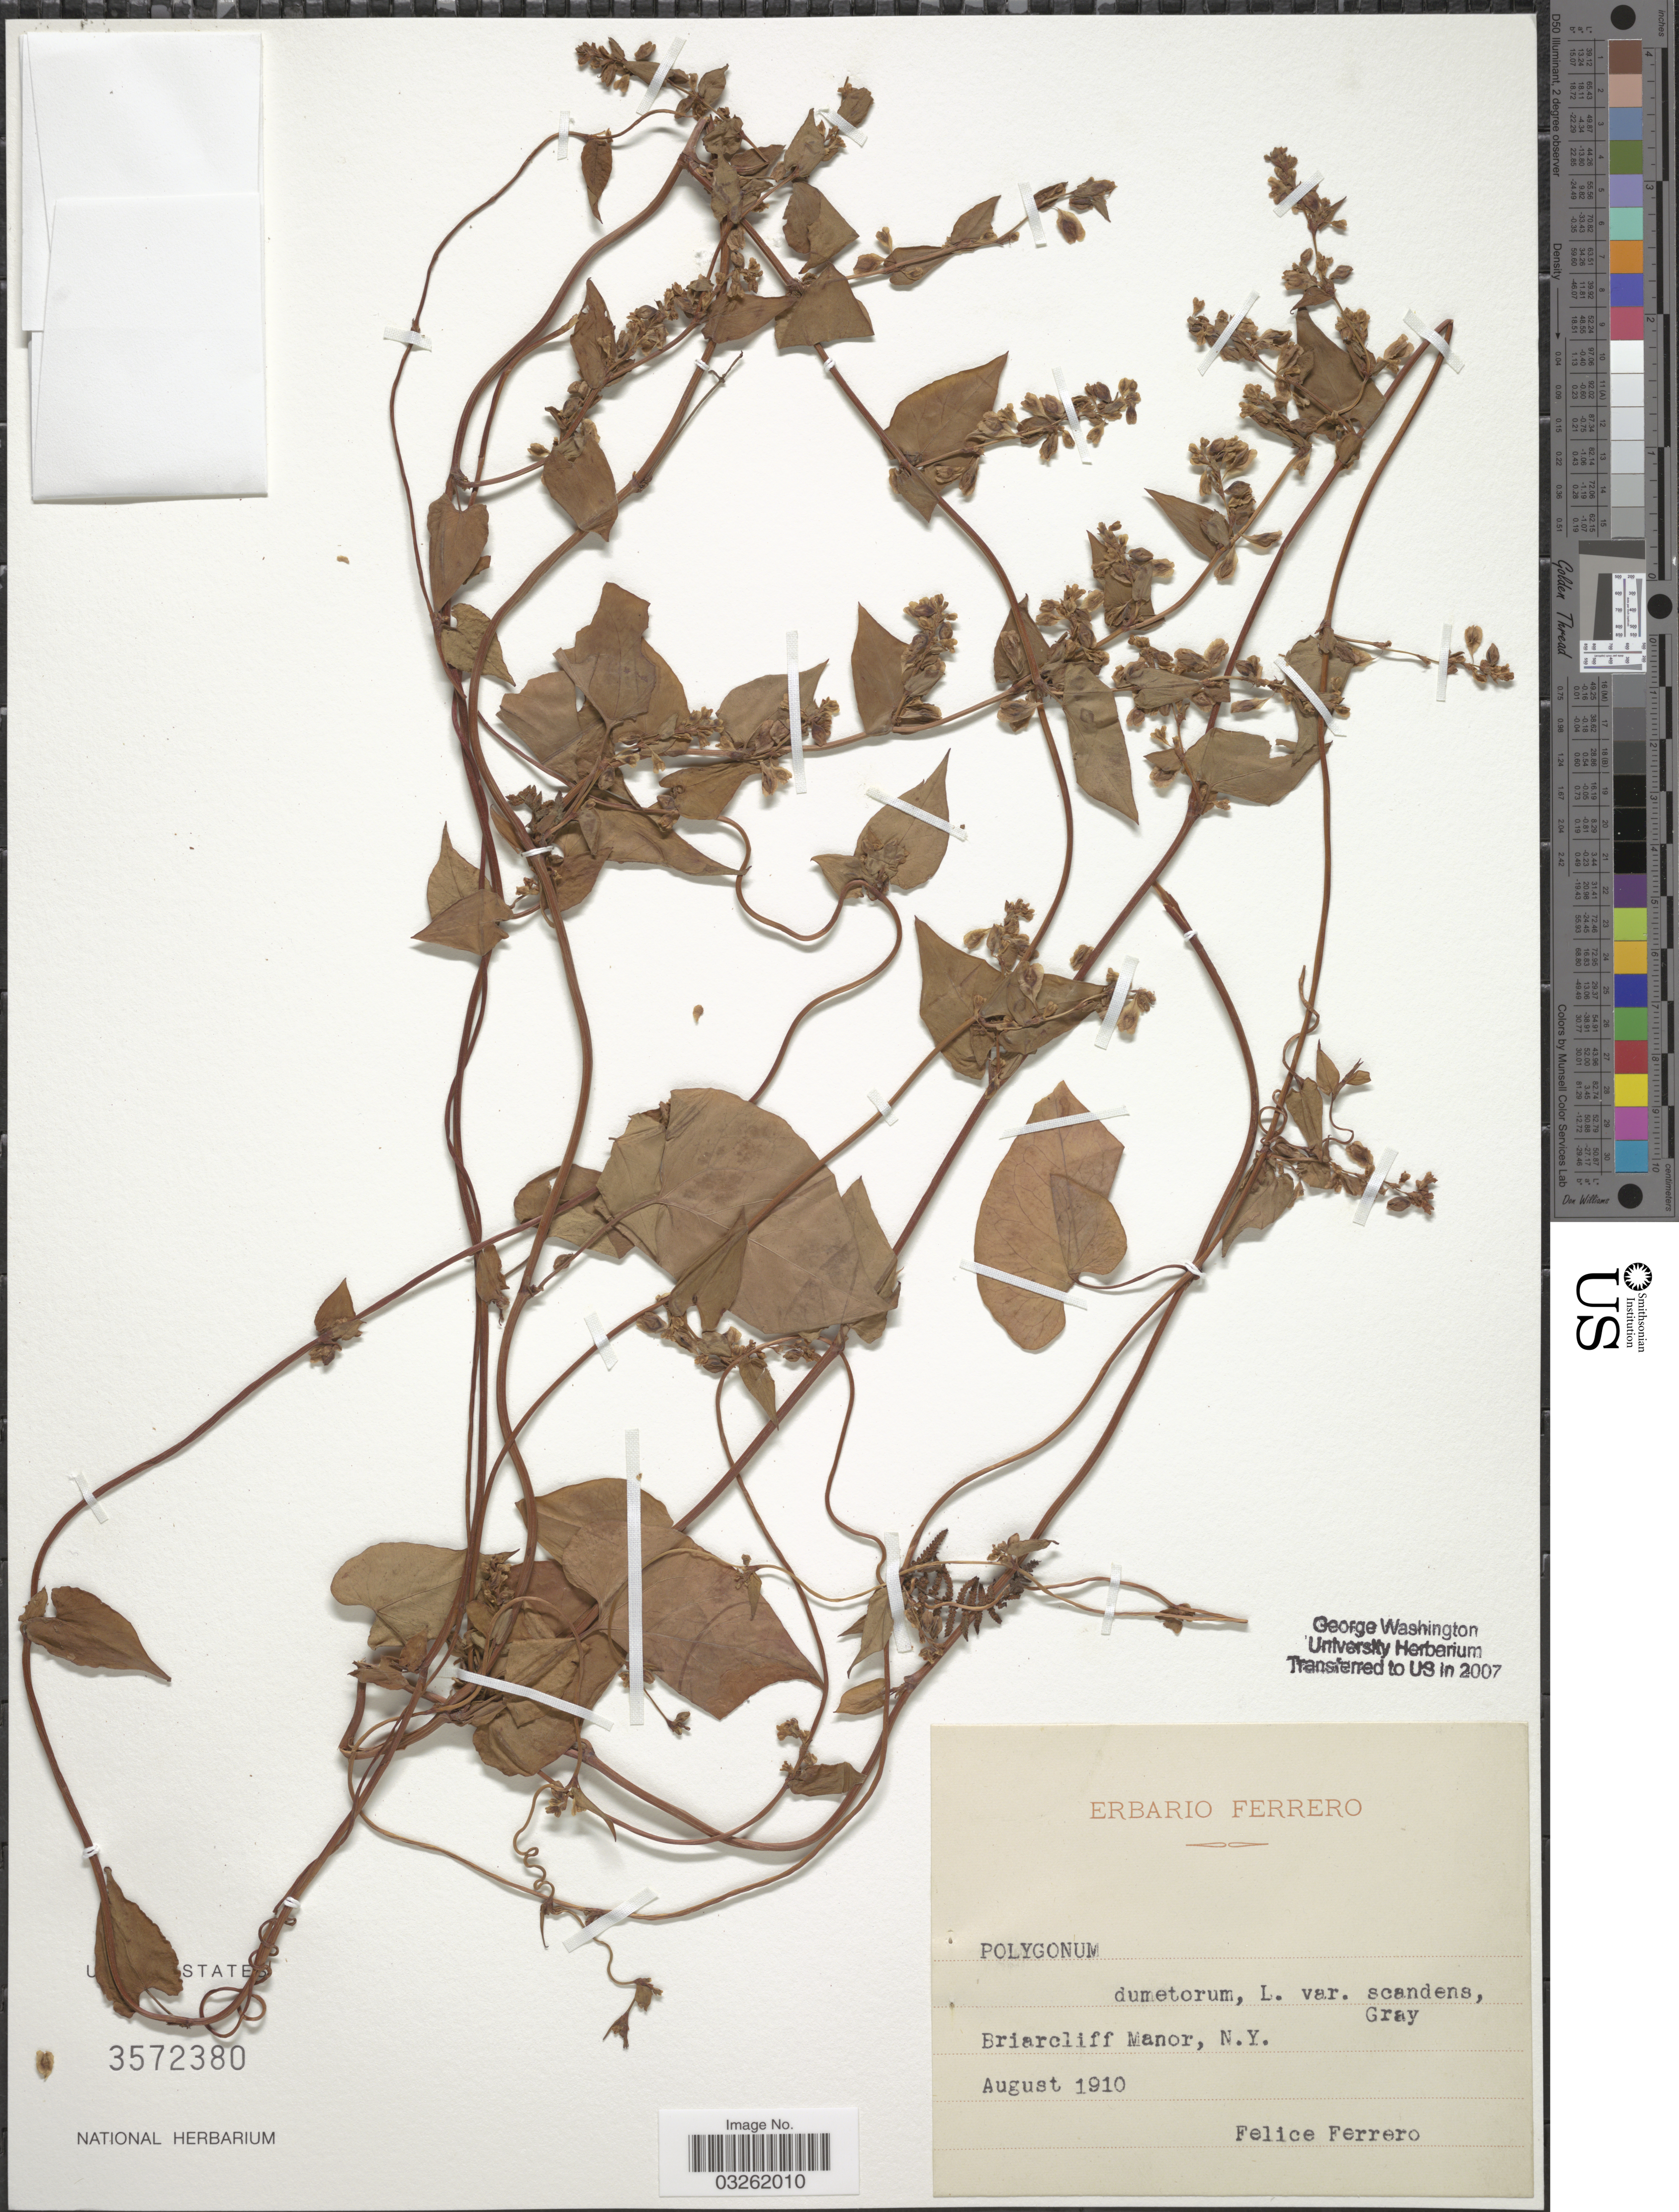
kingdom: Plantae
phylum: Tracheophyta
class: Magnoliopsida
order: Caryophyllales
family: Polygonaceae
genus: Fallopia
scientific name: Fallopia scandens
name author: (L.) Holub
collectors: F. Ferrero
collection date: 1910-08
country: United States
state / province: New York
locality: Briarcliff Manor, N. Y.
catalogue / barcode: US 3572380